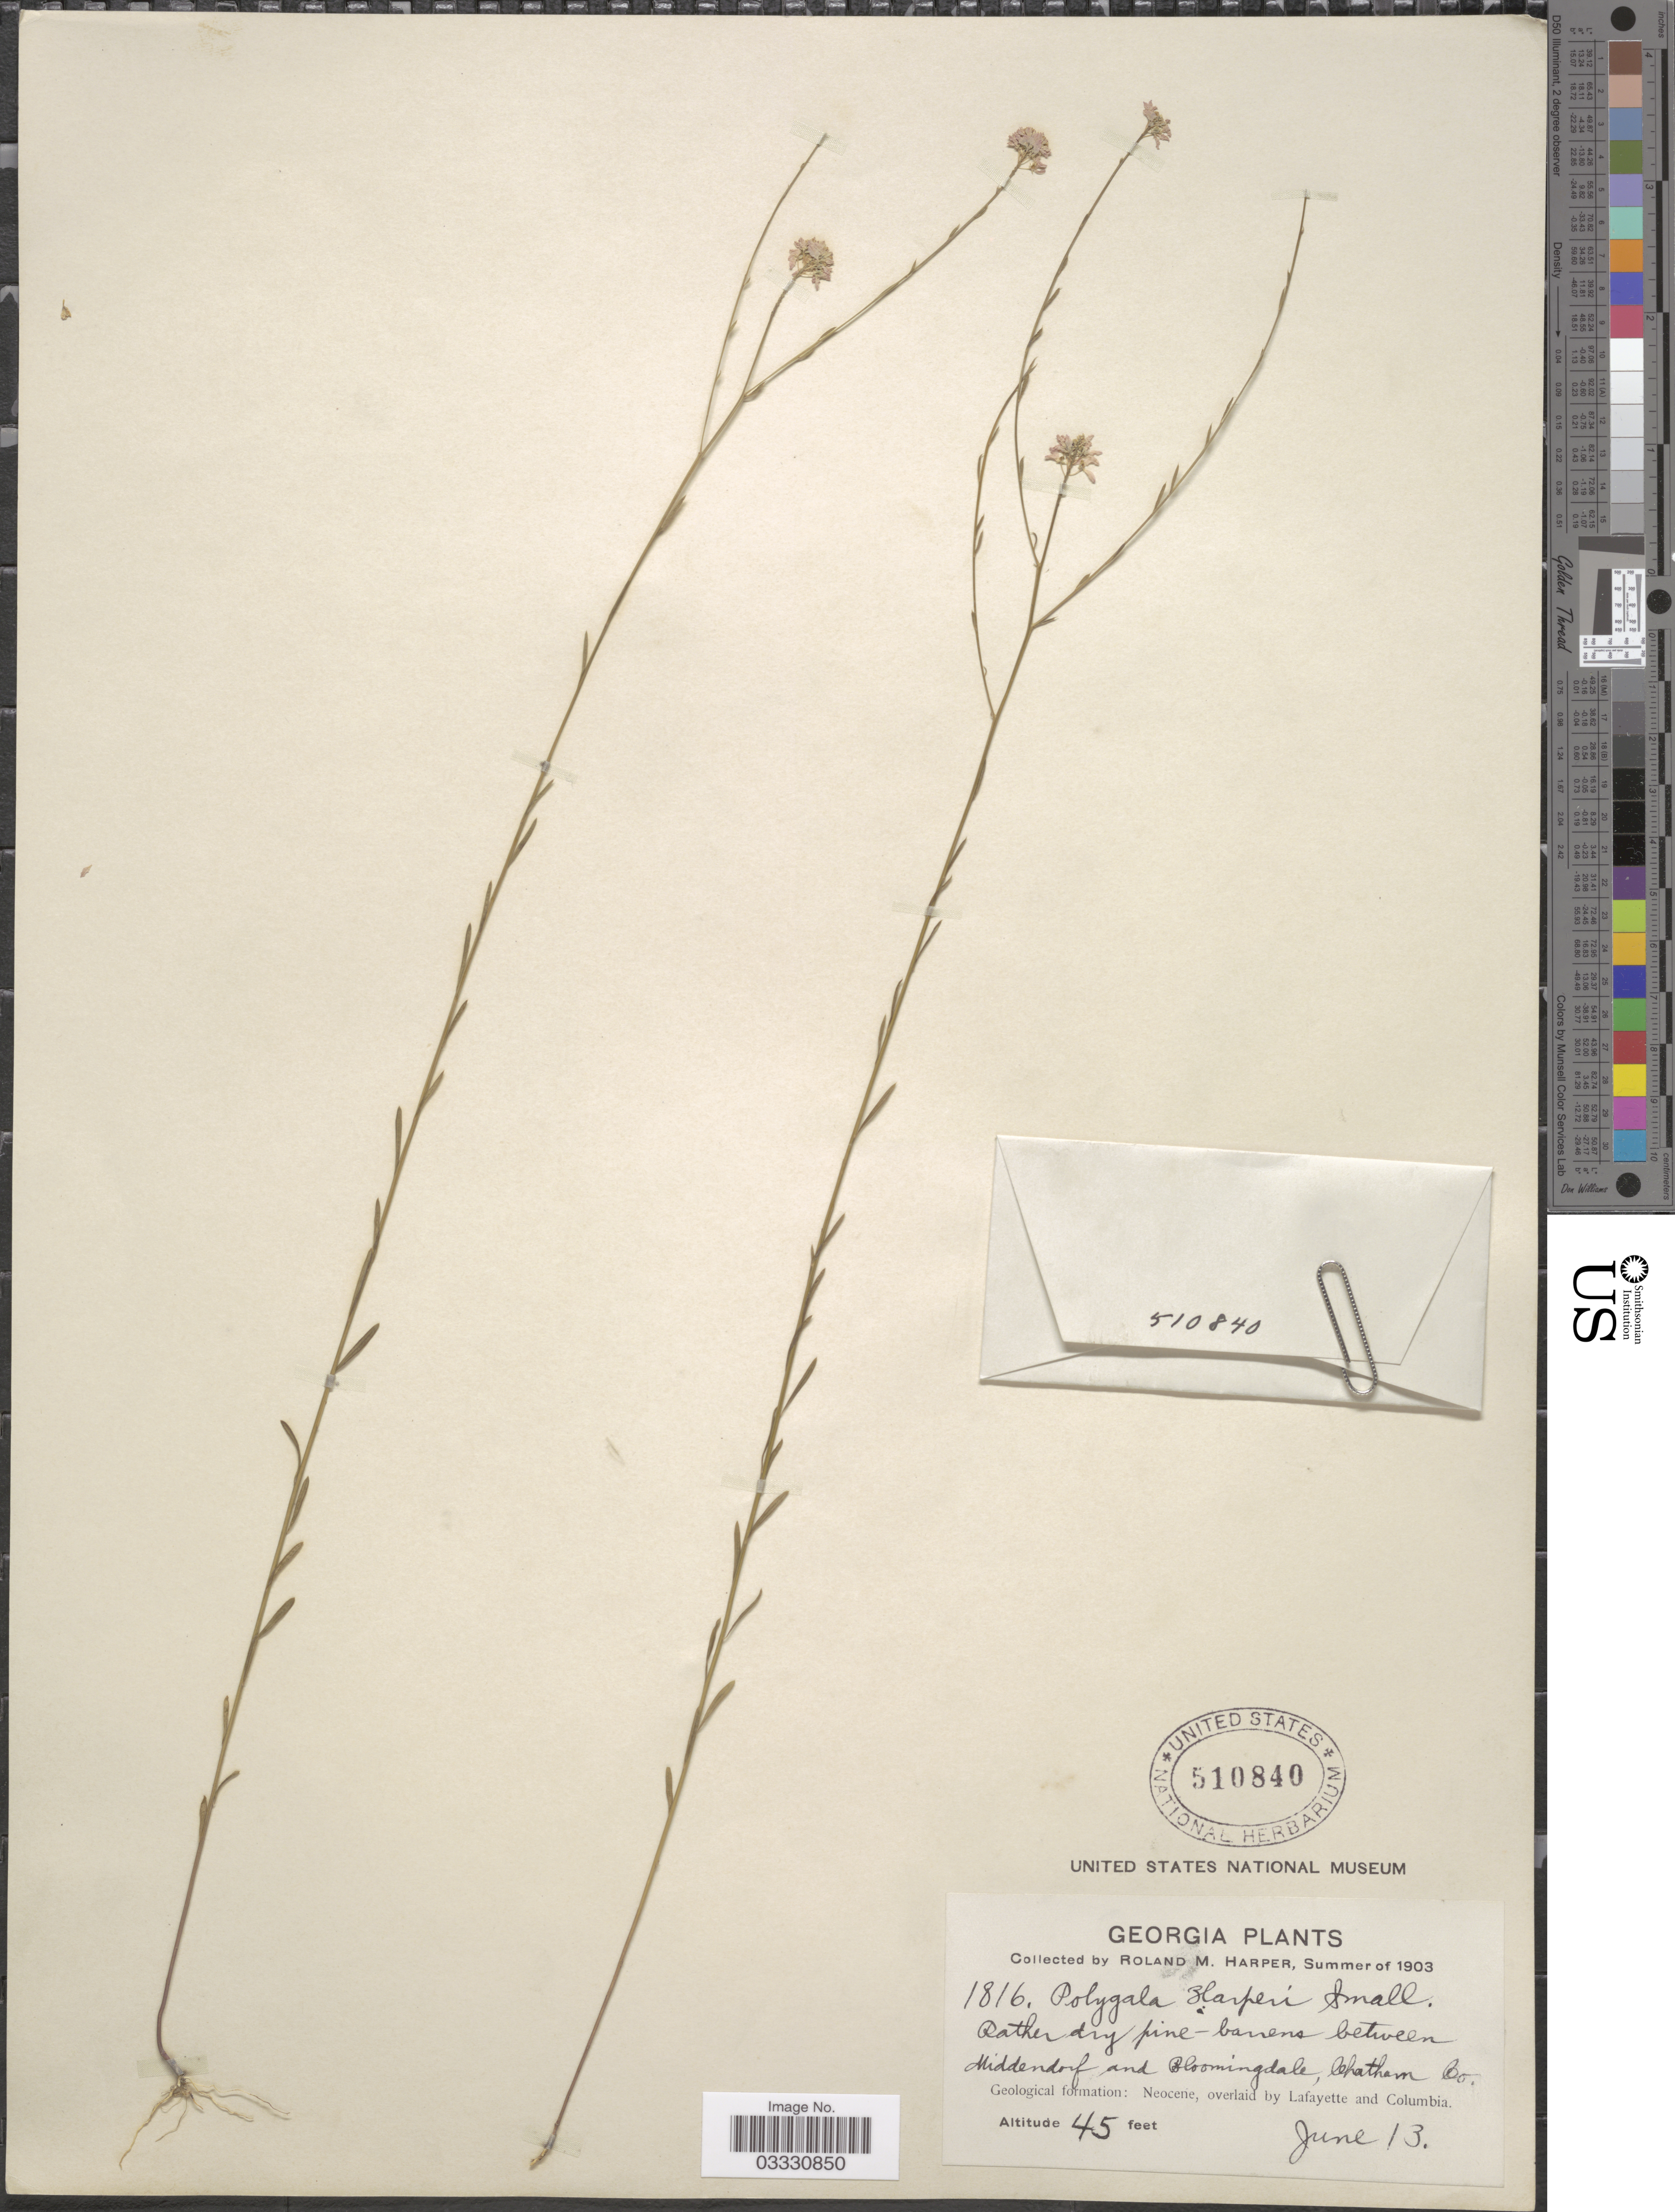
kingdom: Plantae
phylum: Tracheophyta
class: Magnoliopsida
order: Fabales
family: Polygalaceae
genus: Polygala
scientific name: Polygala harperi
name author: Small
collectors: R. M. Harper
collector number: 1816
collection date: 1903-06-13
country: United States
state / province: Georgia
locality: Between Middendorf and Bloomingdale, Chatham Co.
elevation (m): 14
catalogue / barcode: US 510840